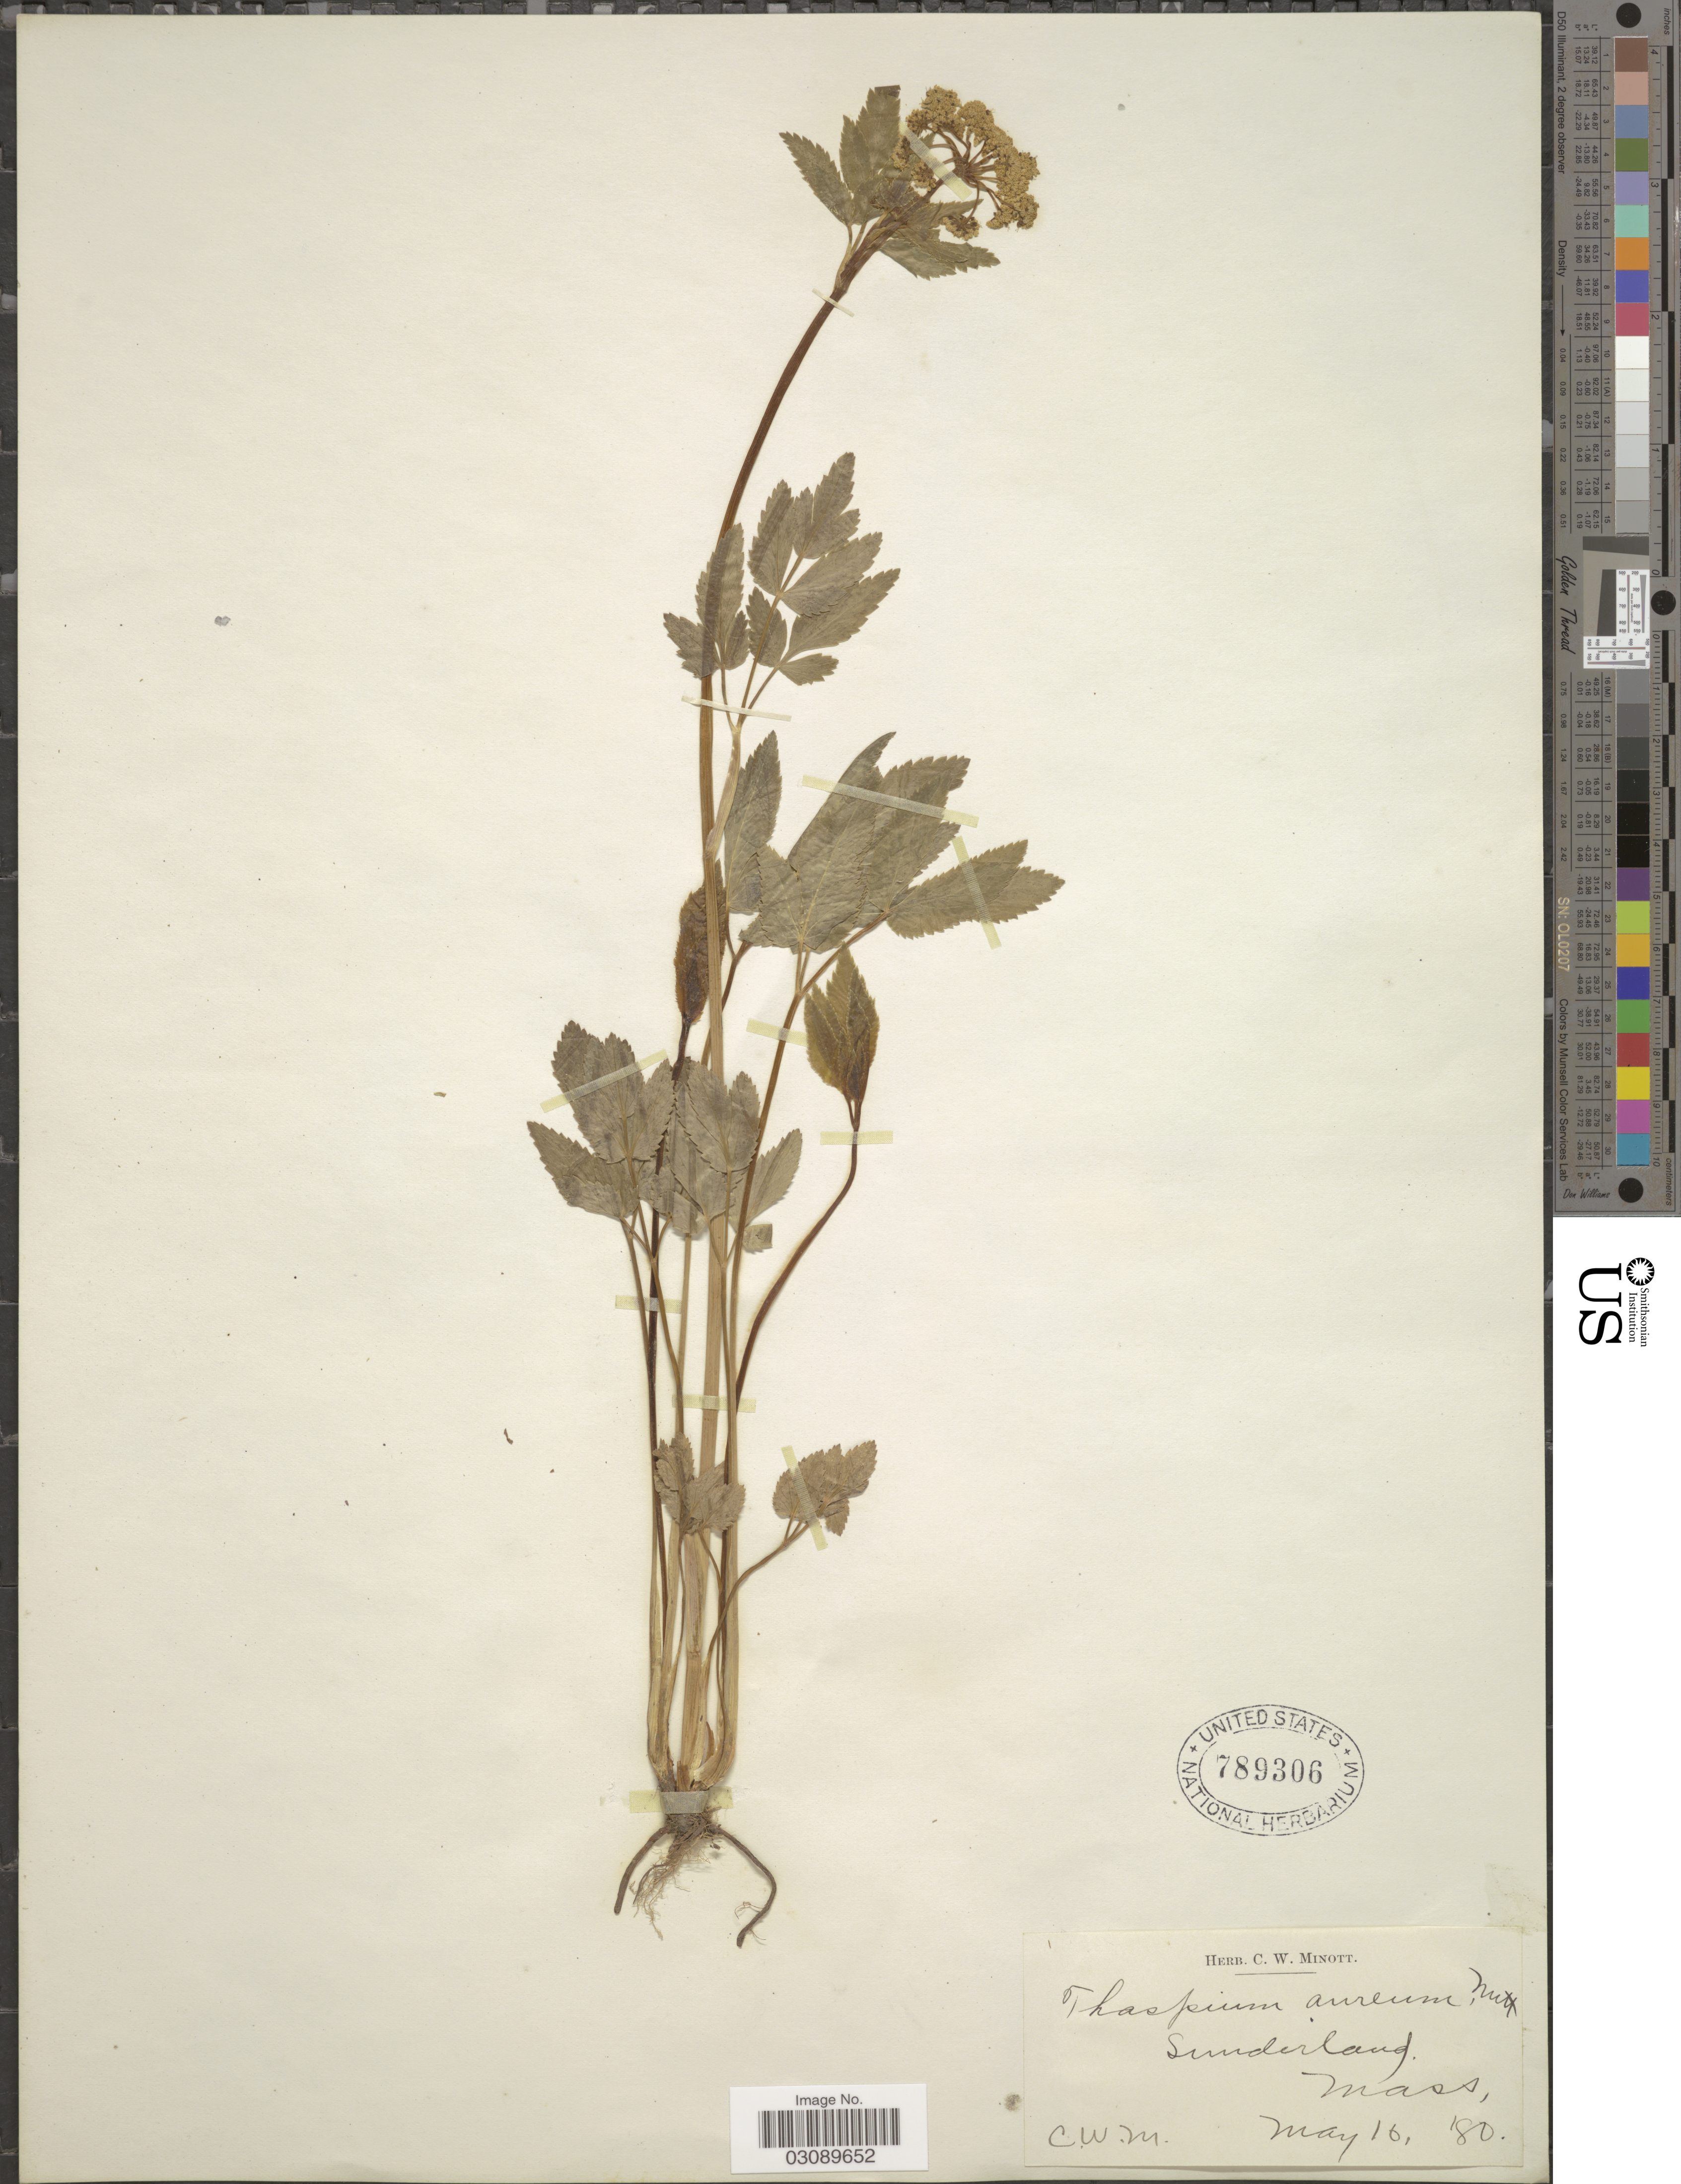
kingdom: Plantae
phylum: Tracheophyta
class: Magnoliopsida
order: Apiales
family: Apiaceae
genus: Thaspium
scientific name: Thaspium trifoliatum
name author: (L.) A. Gray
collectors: C. Minott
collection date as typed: Transcribed d/m/y: 16/5/80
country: United States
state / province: Massachusetts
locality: Sunderland.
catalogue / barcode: US 789306